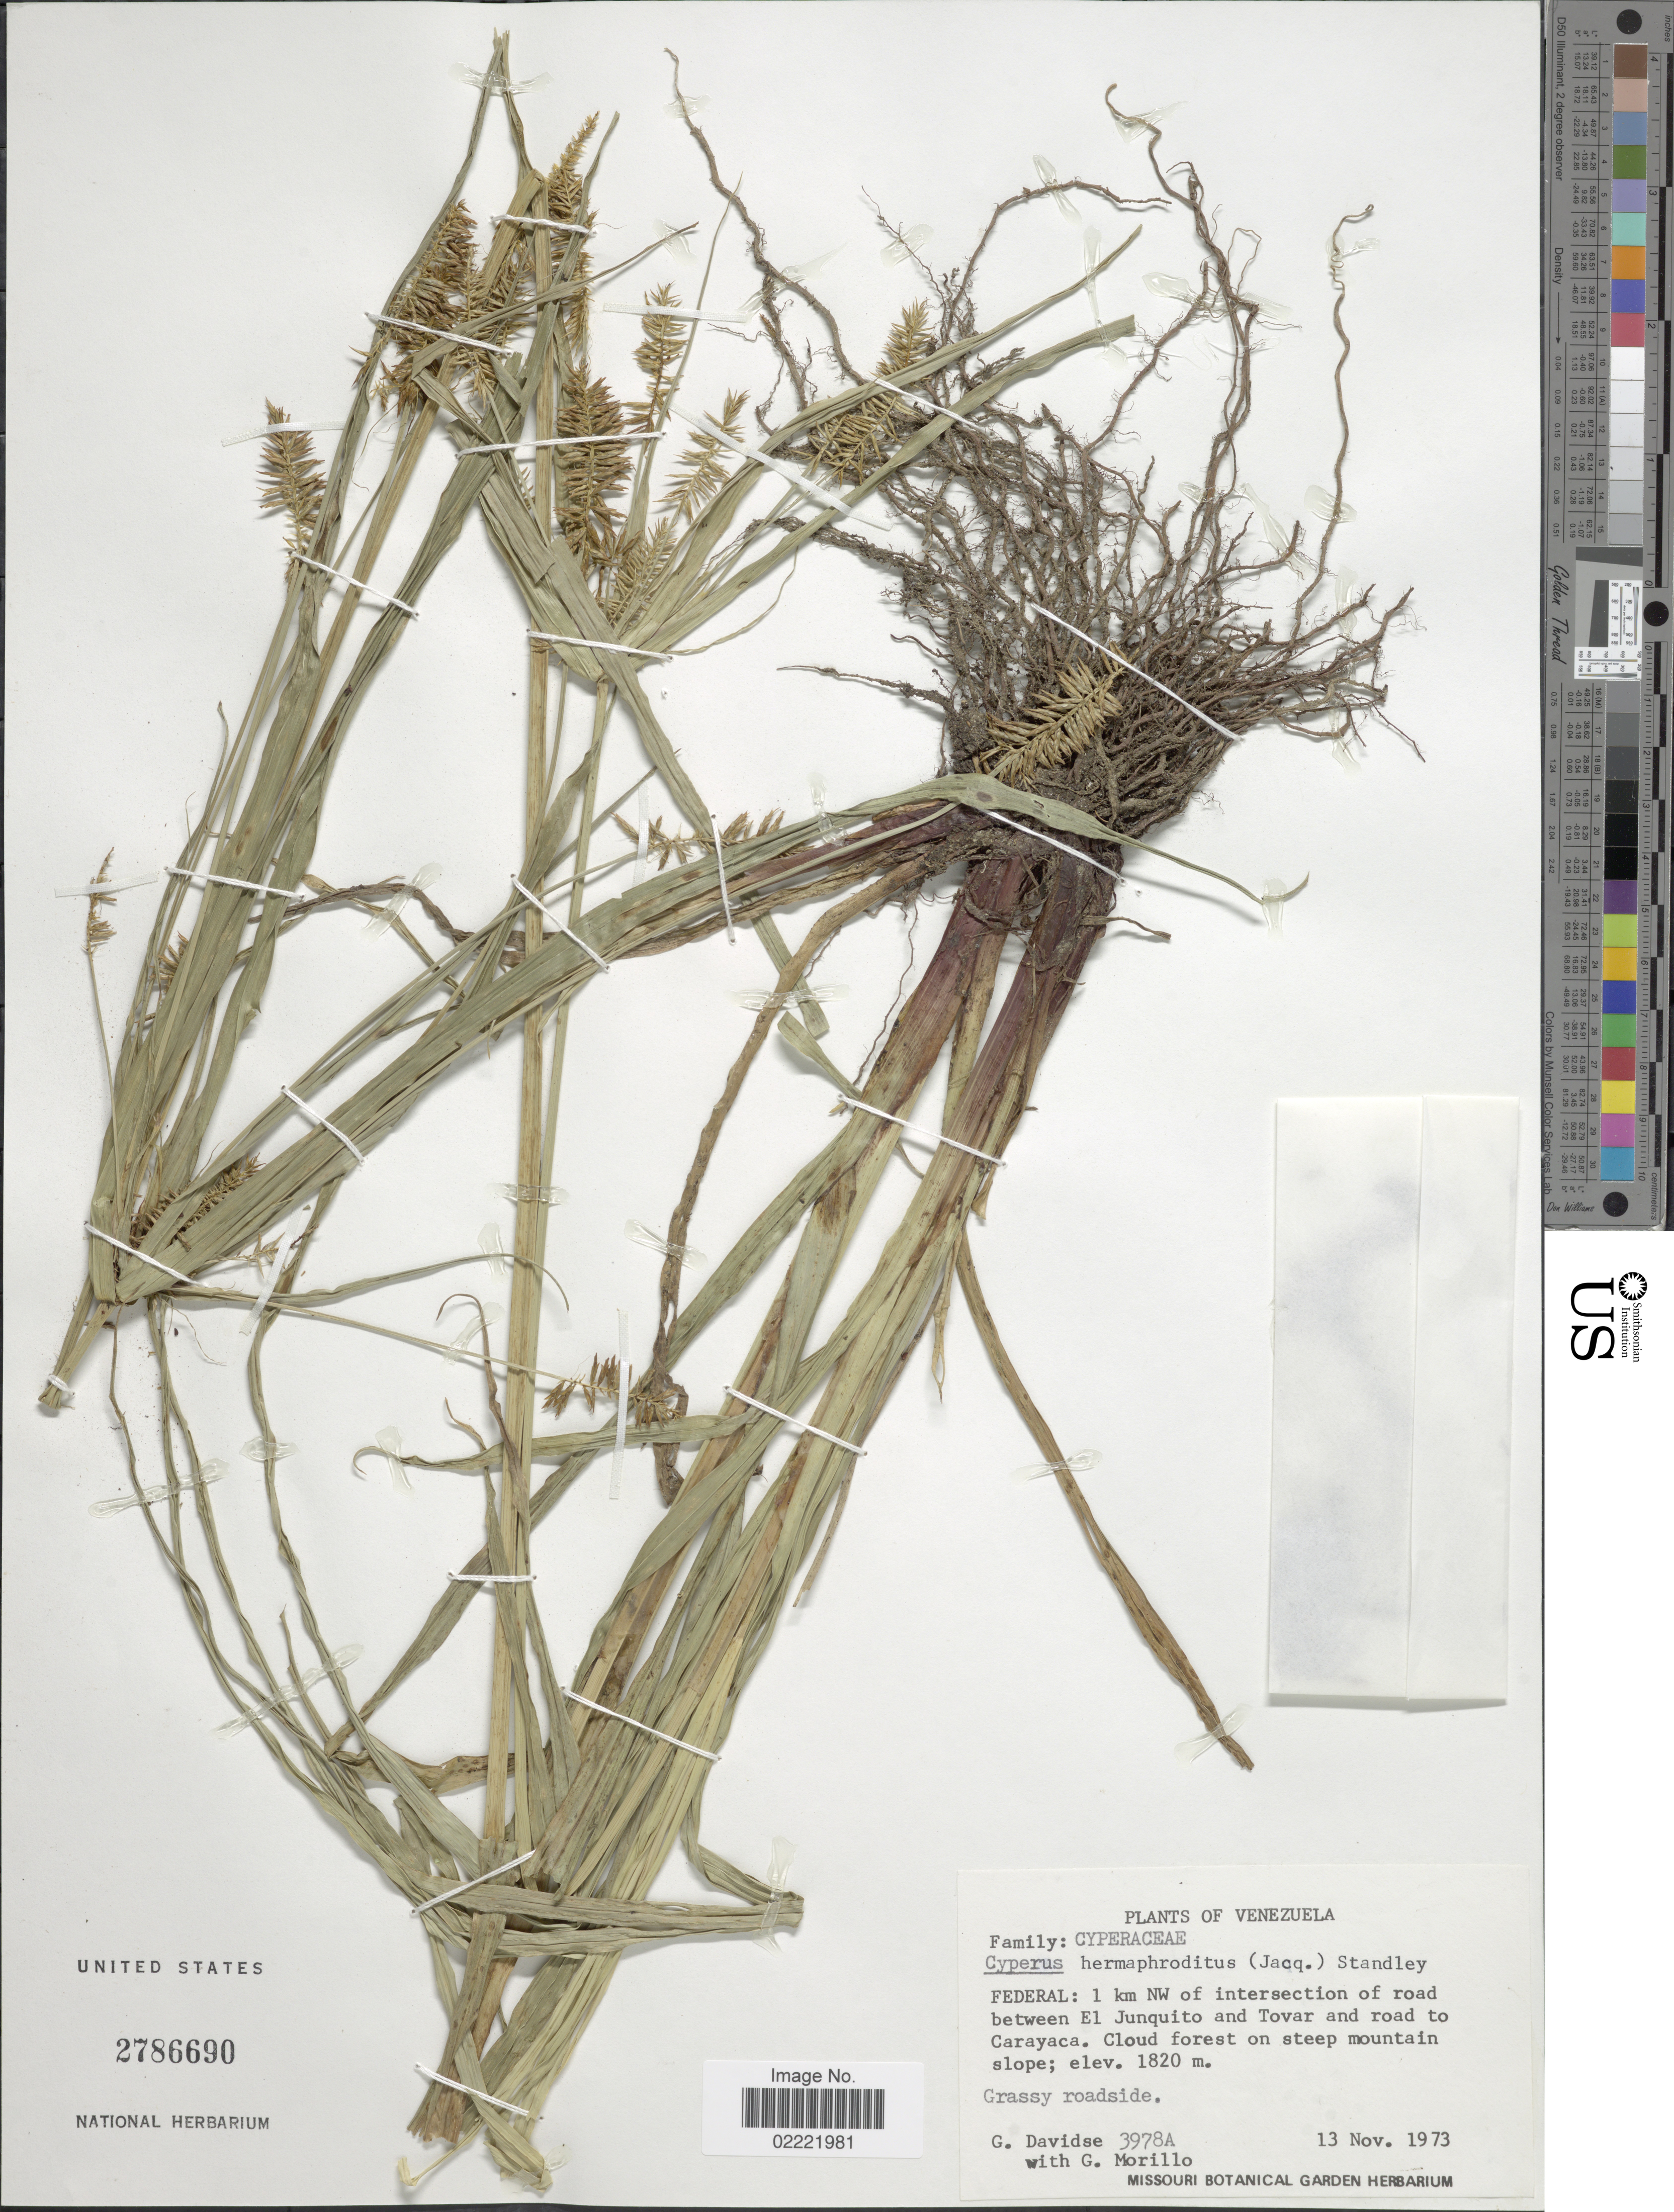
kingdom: Plantae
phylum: Tracheophyta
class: Liliopsida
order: Poales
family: Cyperaceae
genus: Cyperus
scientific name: Cyperus hermaphroditus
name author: (Jacq.) Standl.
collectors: G. Davidse & G. Morillo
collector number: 3978A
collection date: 1973-11-13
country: Venezuela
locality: Federal: 1 km NW of intersection of road between El Junquito and Tovar and road to Carayaca, cloud forest on steep mountain slope, grassy roadside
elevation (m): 1820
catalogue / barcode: US 2786690